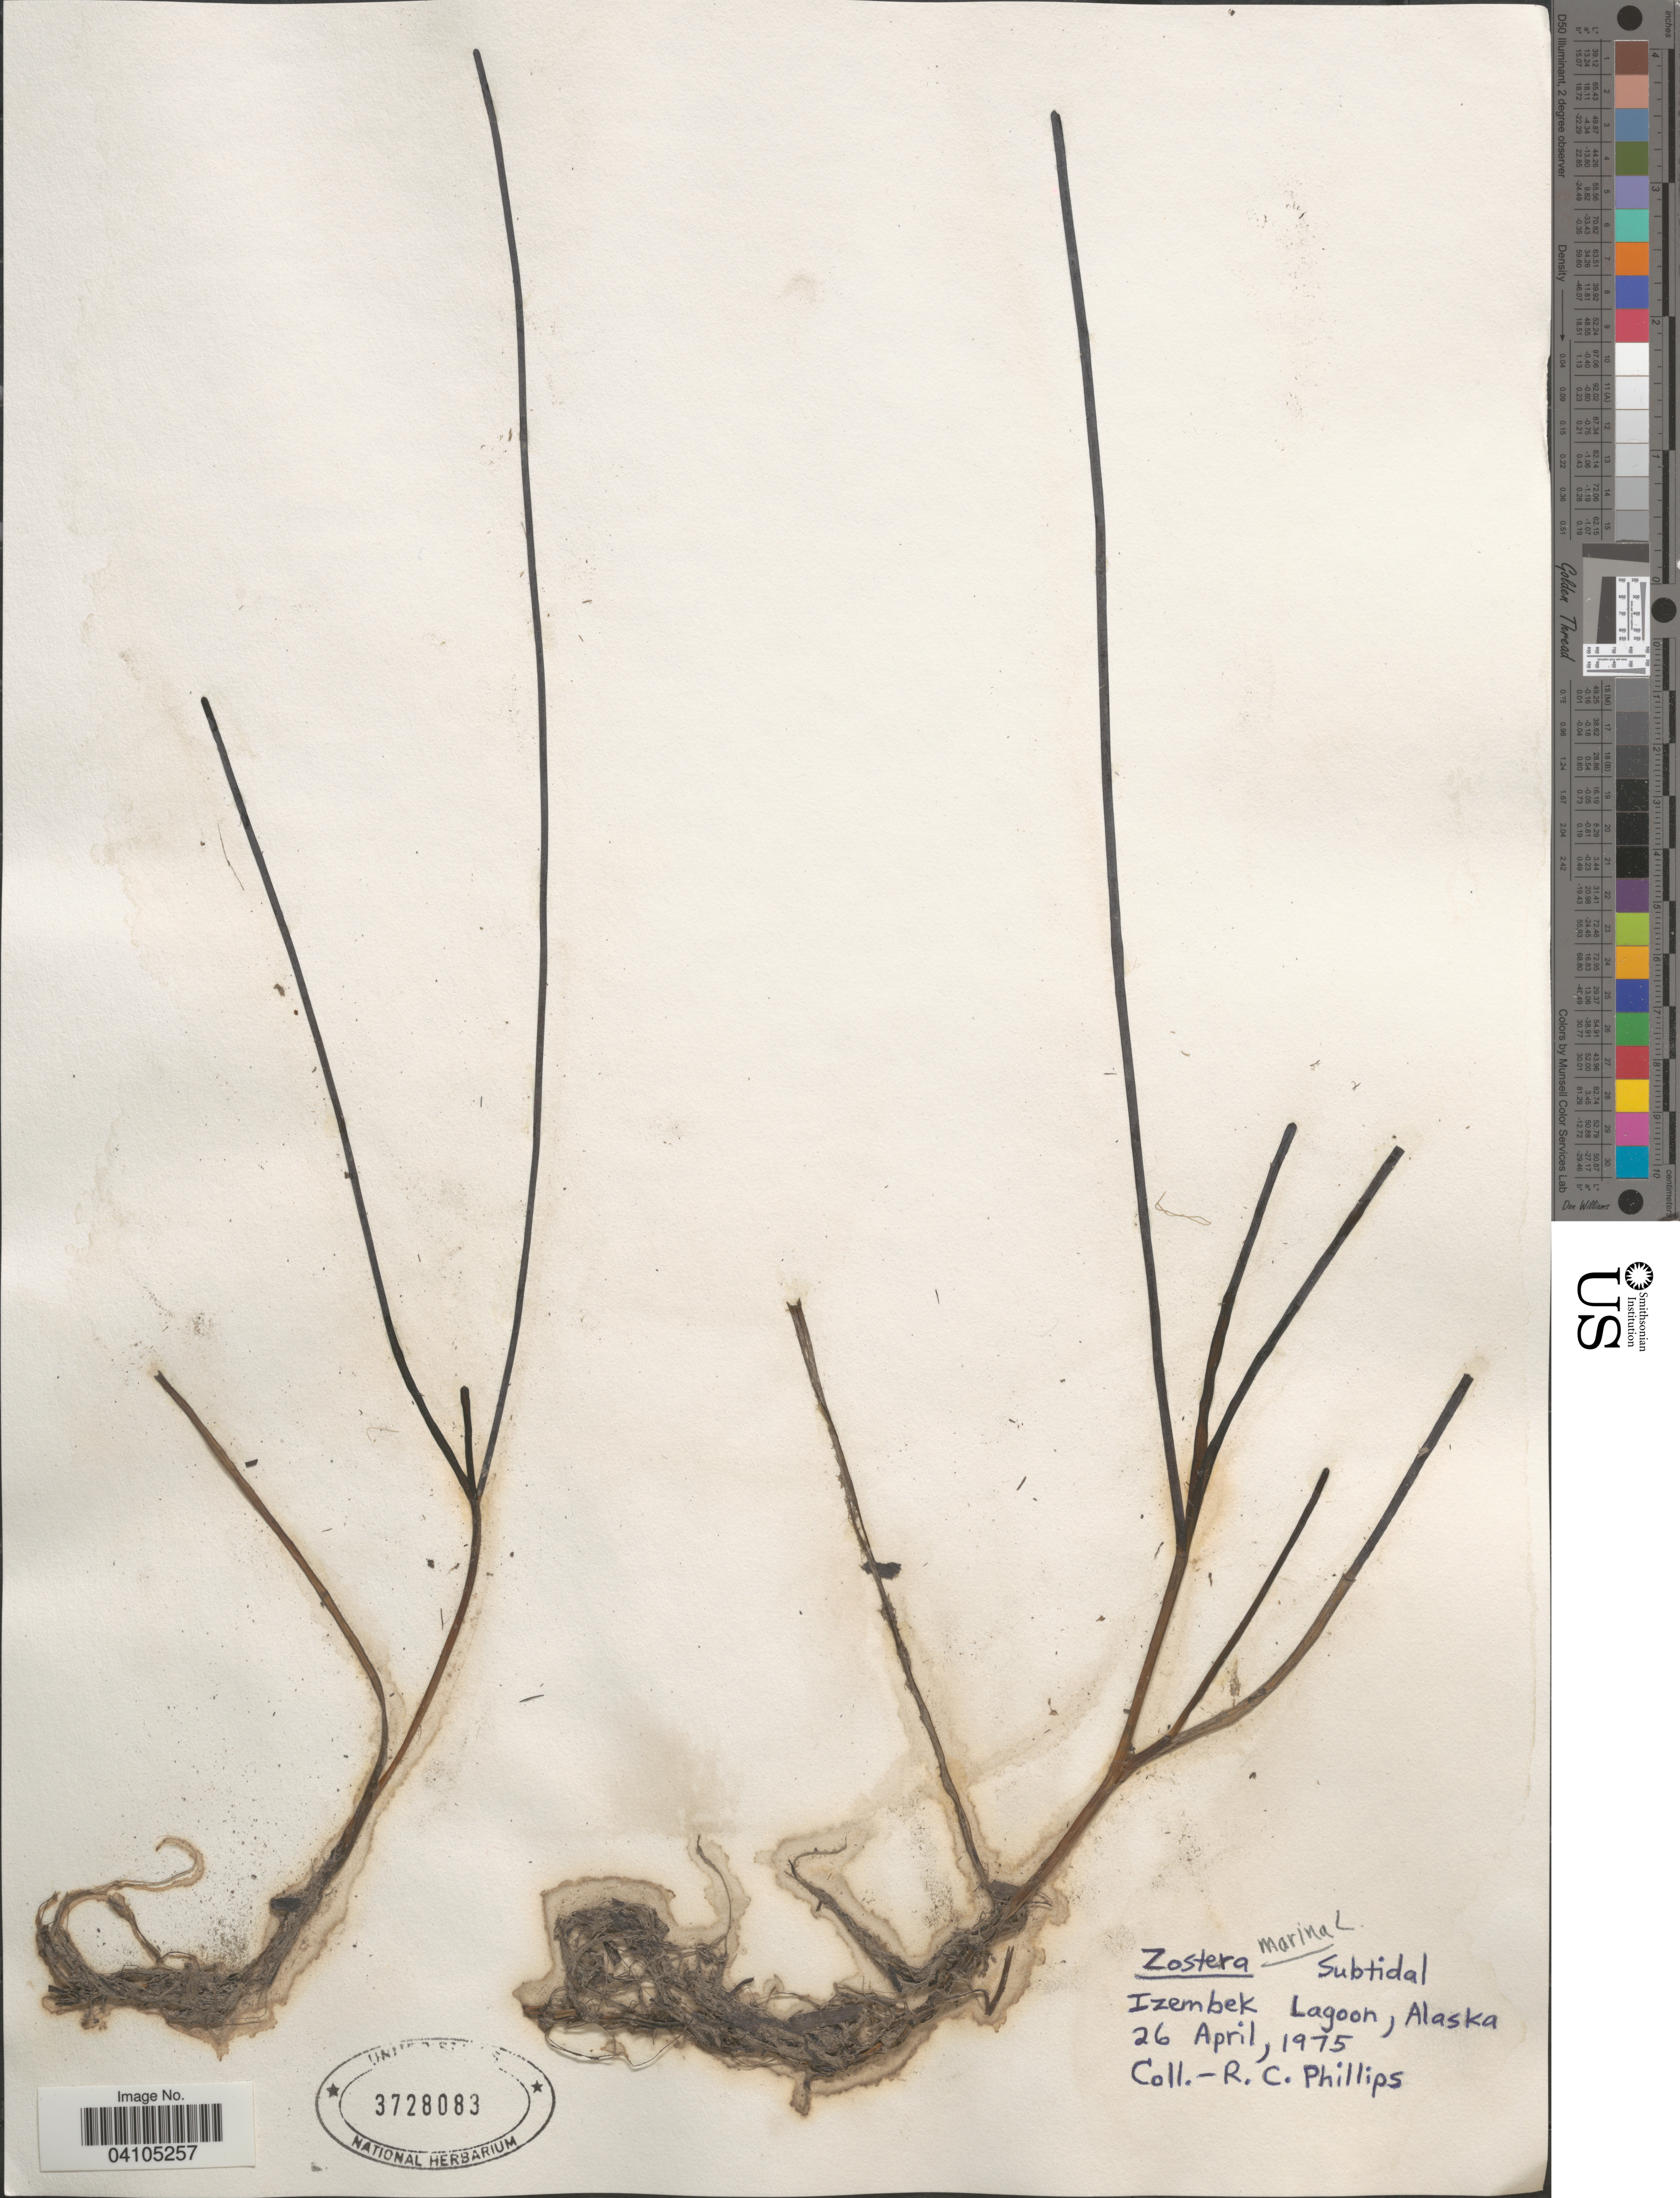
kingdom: Plantae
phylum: Tracheophyta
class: Liliopsida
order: Alismatales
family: Zosteraceae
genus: Zostera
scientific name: Zostera marina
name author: L.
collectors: R. C. Phillips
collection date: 1975-04-26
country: United States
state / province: Alaska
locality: Izembek Lagoon.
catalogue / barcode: US 3728083